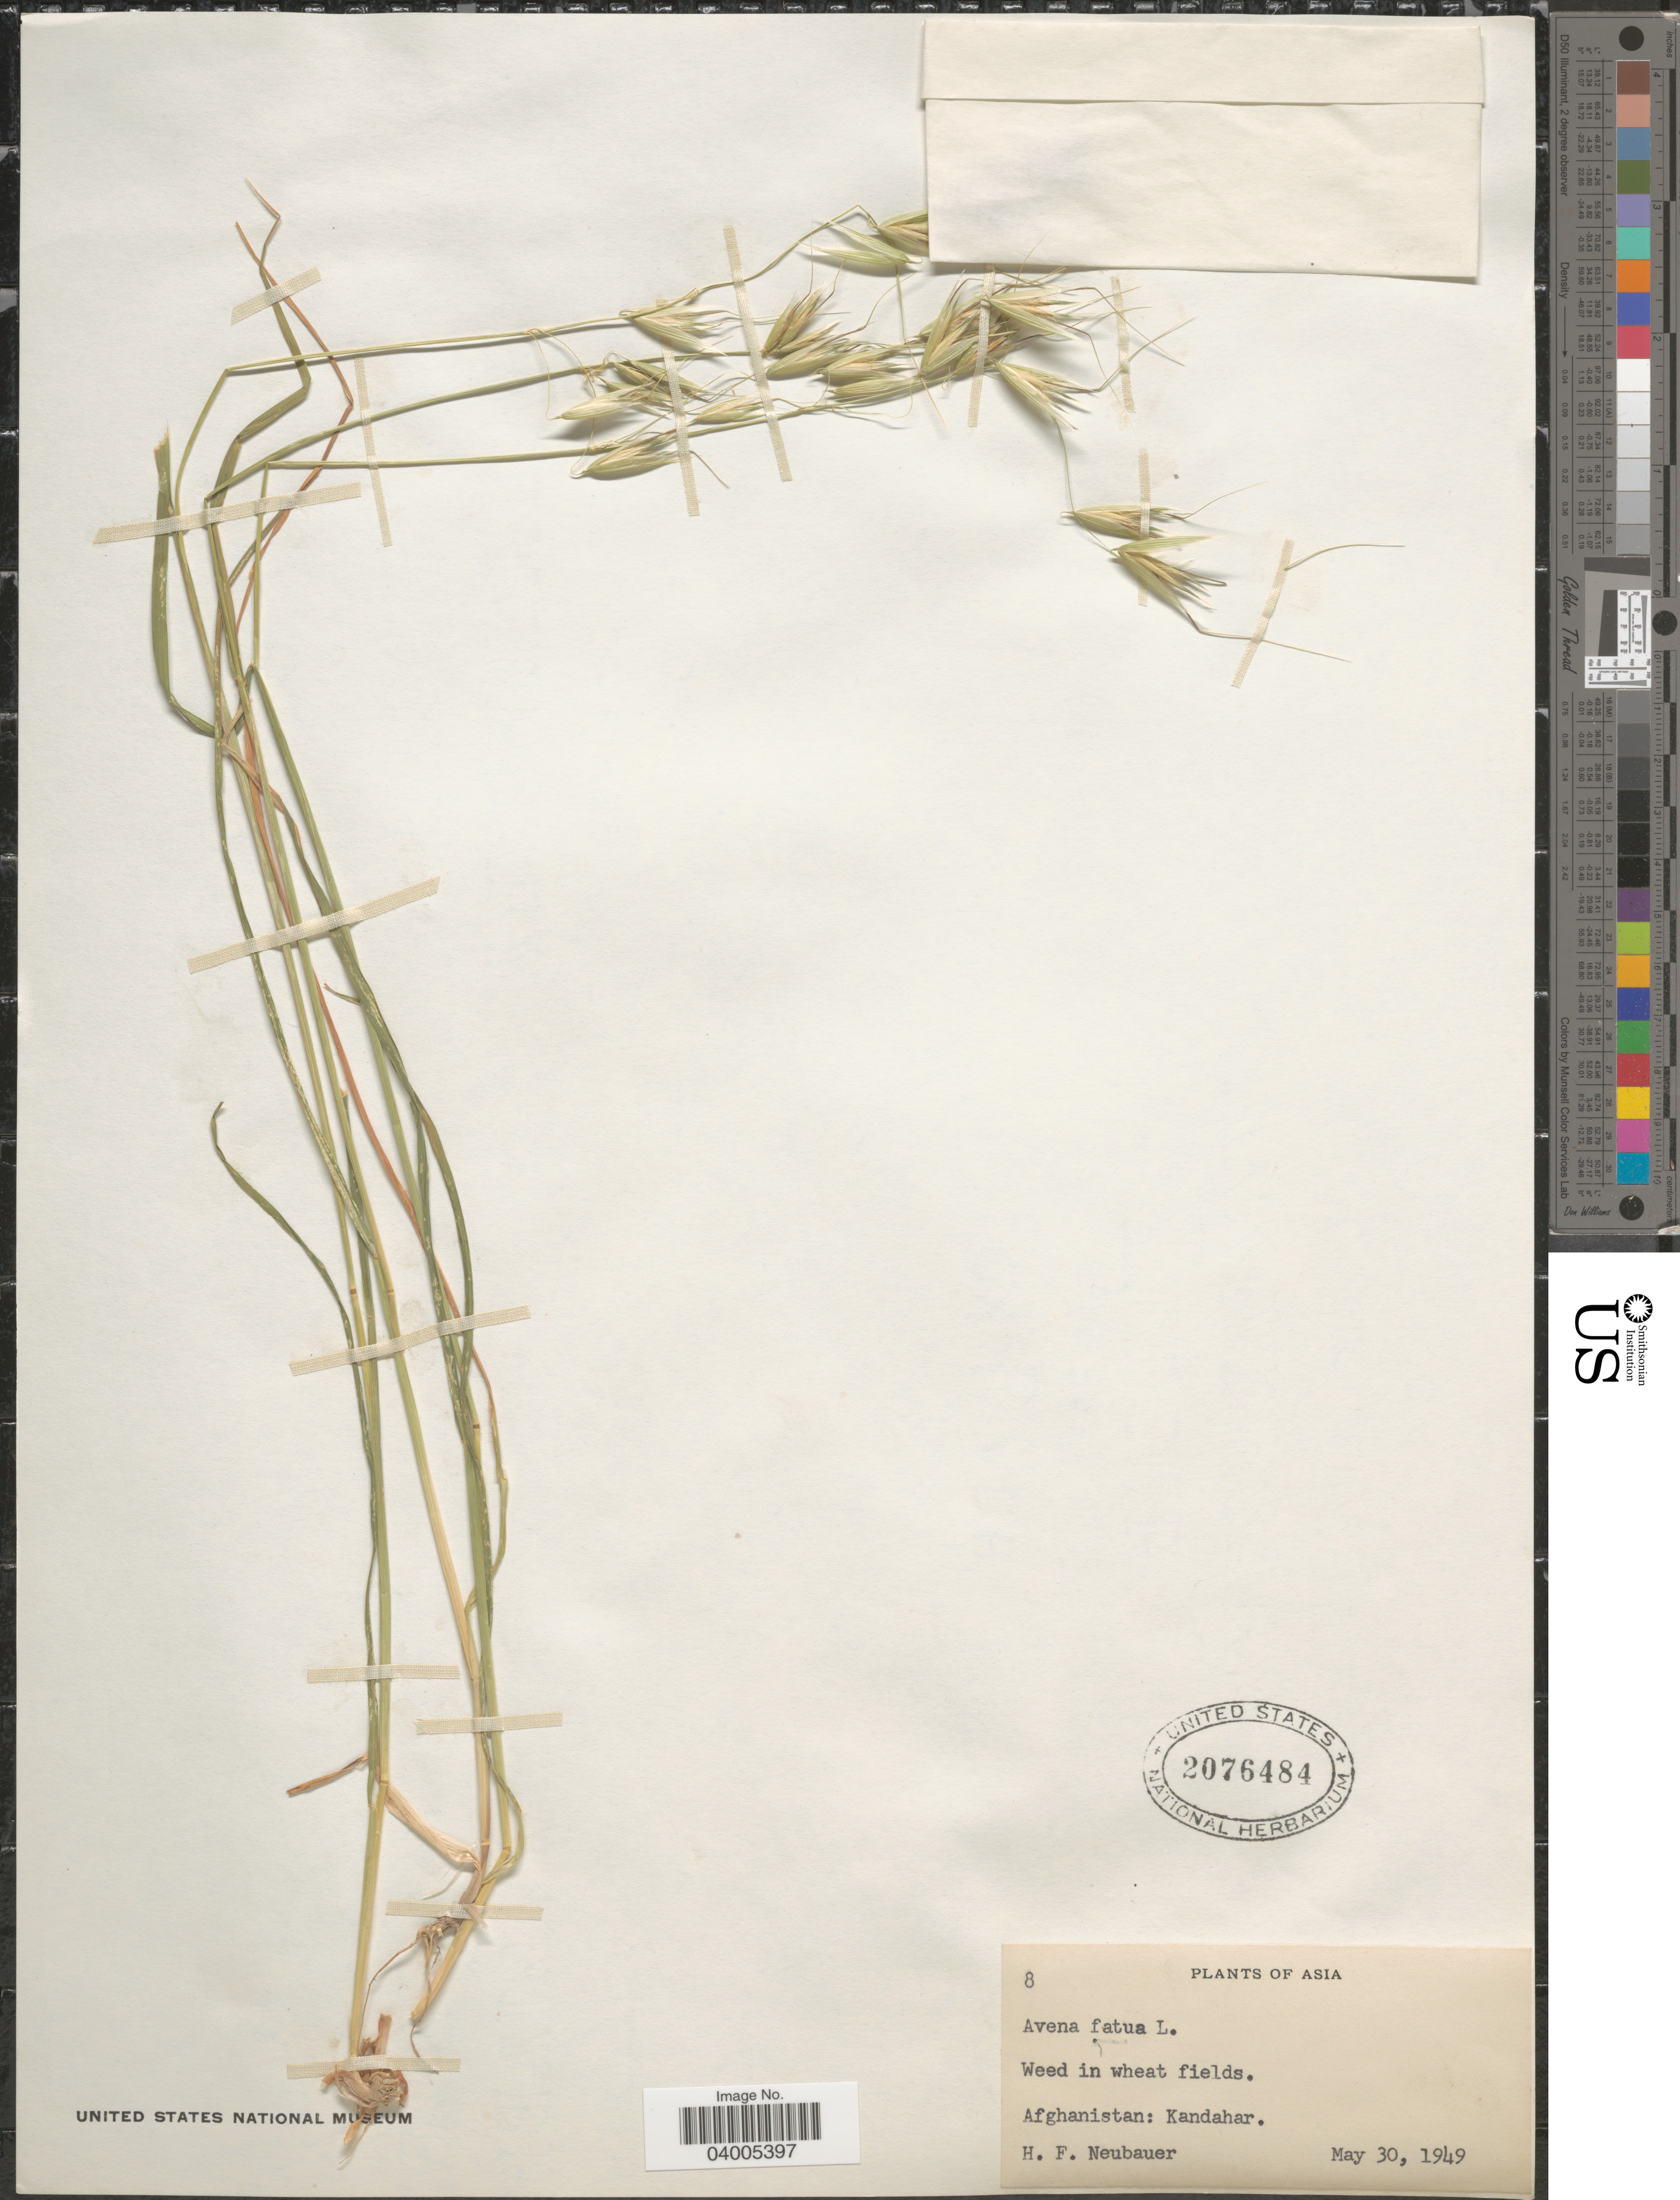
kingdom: Plantae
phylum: Tracheophyta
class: Liliopsida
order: Poales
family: Poaceae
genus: Avena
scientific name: Avena fatua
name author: L.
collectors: H. Neubauer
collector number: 8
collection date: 1949-05-30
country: Afghanistan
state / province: Kandahar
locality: In wheat fields.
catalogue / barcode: US 2076484